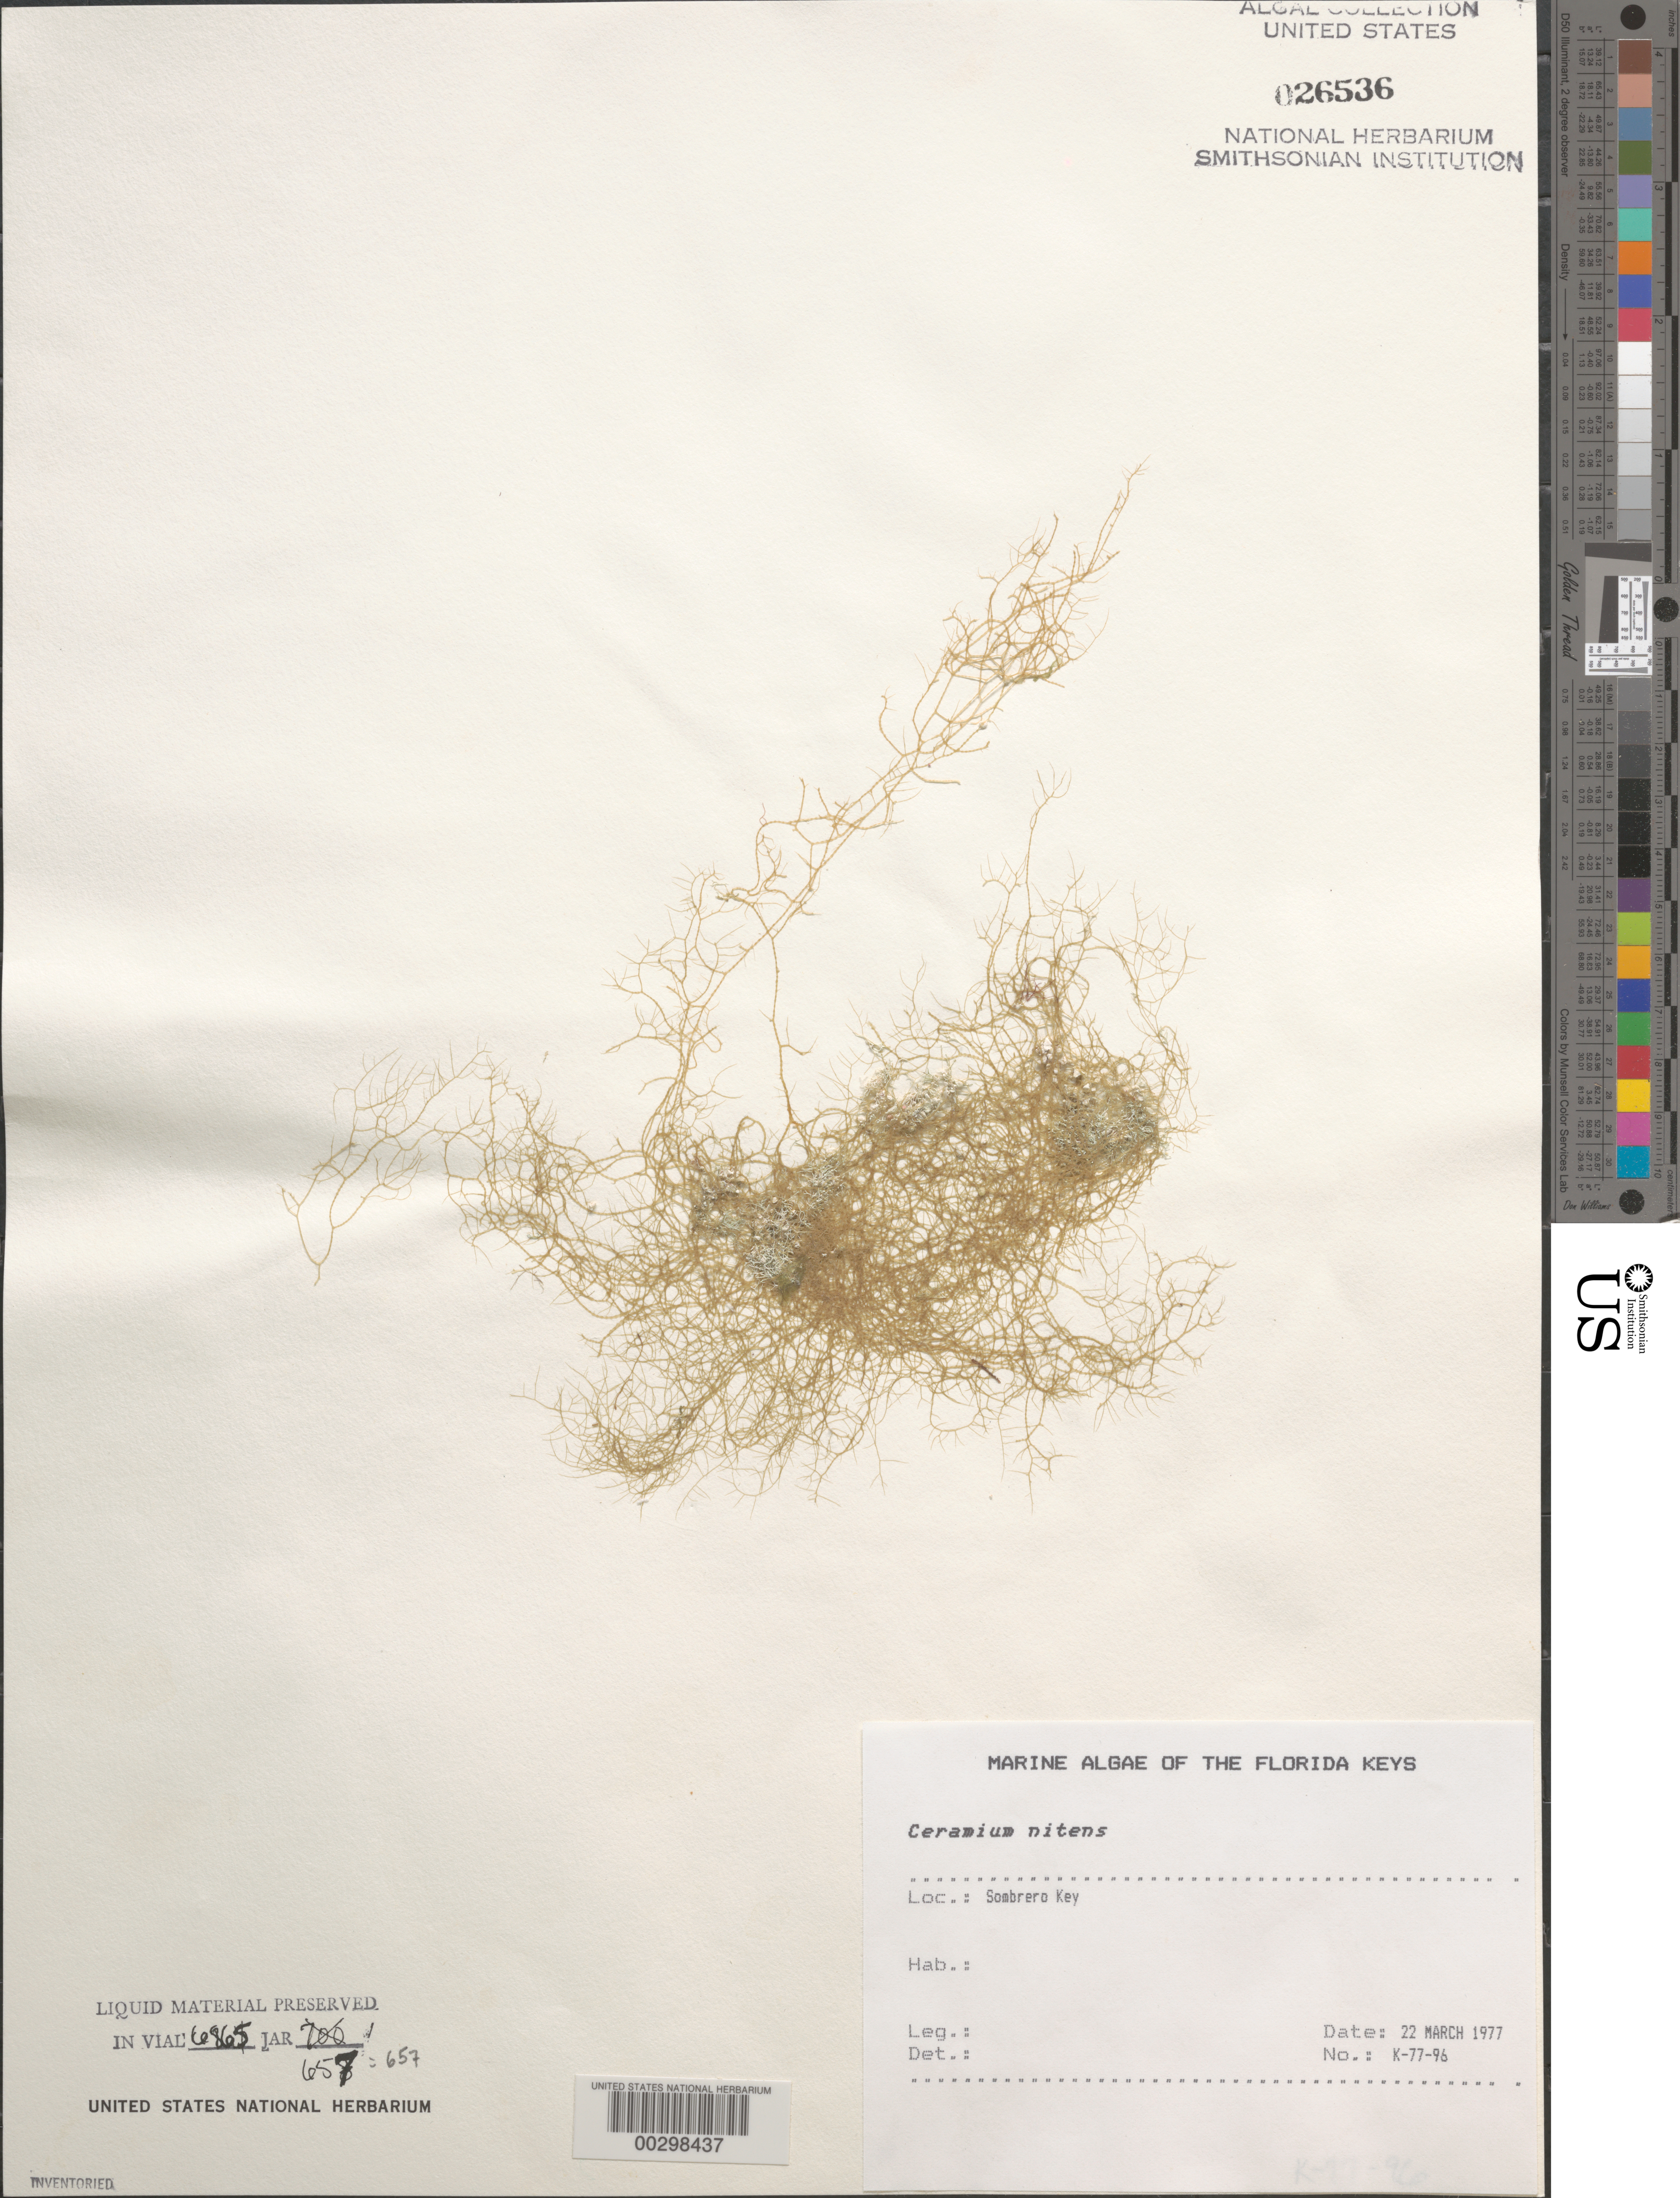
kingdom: Plantae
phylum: Rhodophyta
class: Florideophyceae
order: Ceramiales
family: Ceramiaceae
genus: Ceramium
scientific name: Ceramium nitens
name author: (C. Agardh) J. Agardh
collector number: K-77-96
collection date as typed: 22 Mar 1977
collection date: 1977-03-22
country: United States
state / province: Florida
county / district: Monroe County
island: Sombrero Key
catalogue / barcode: US 26536